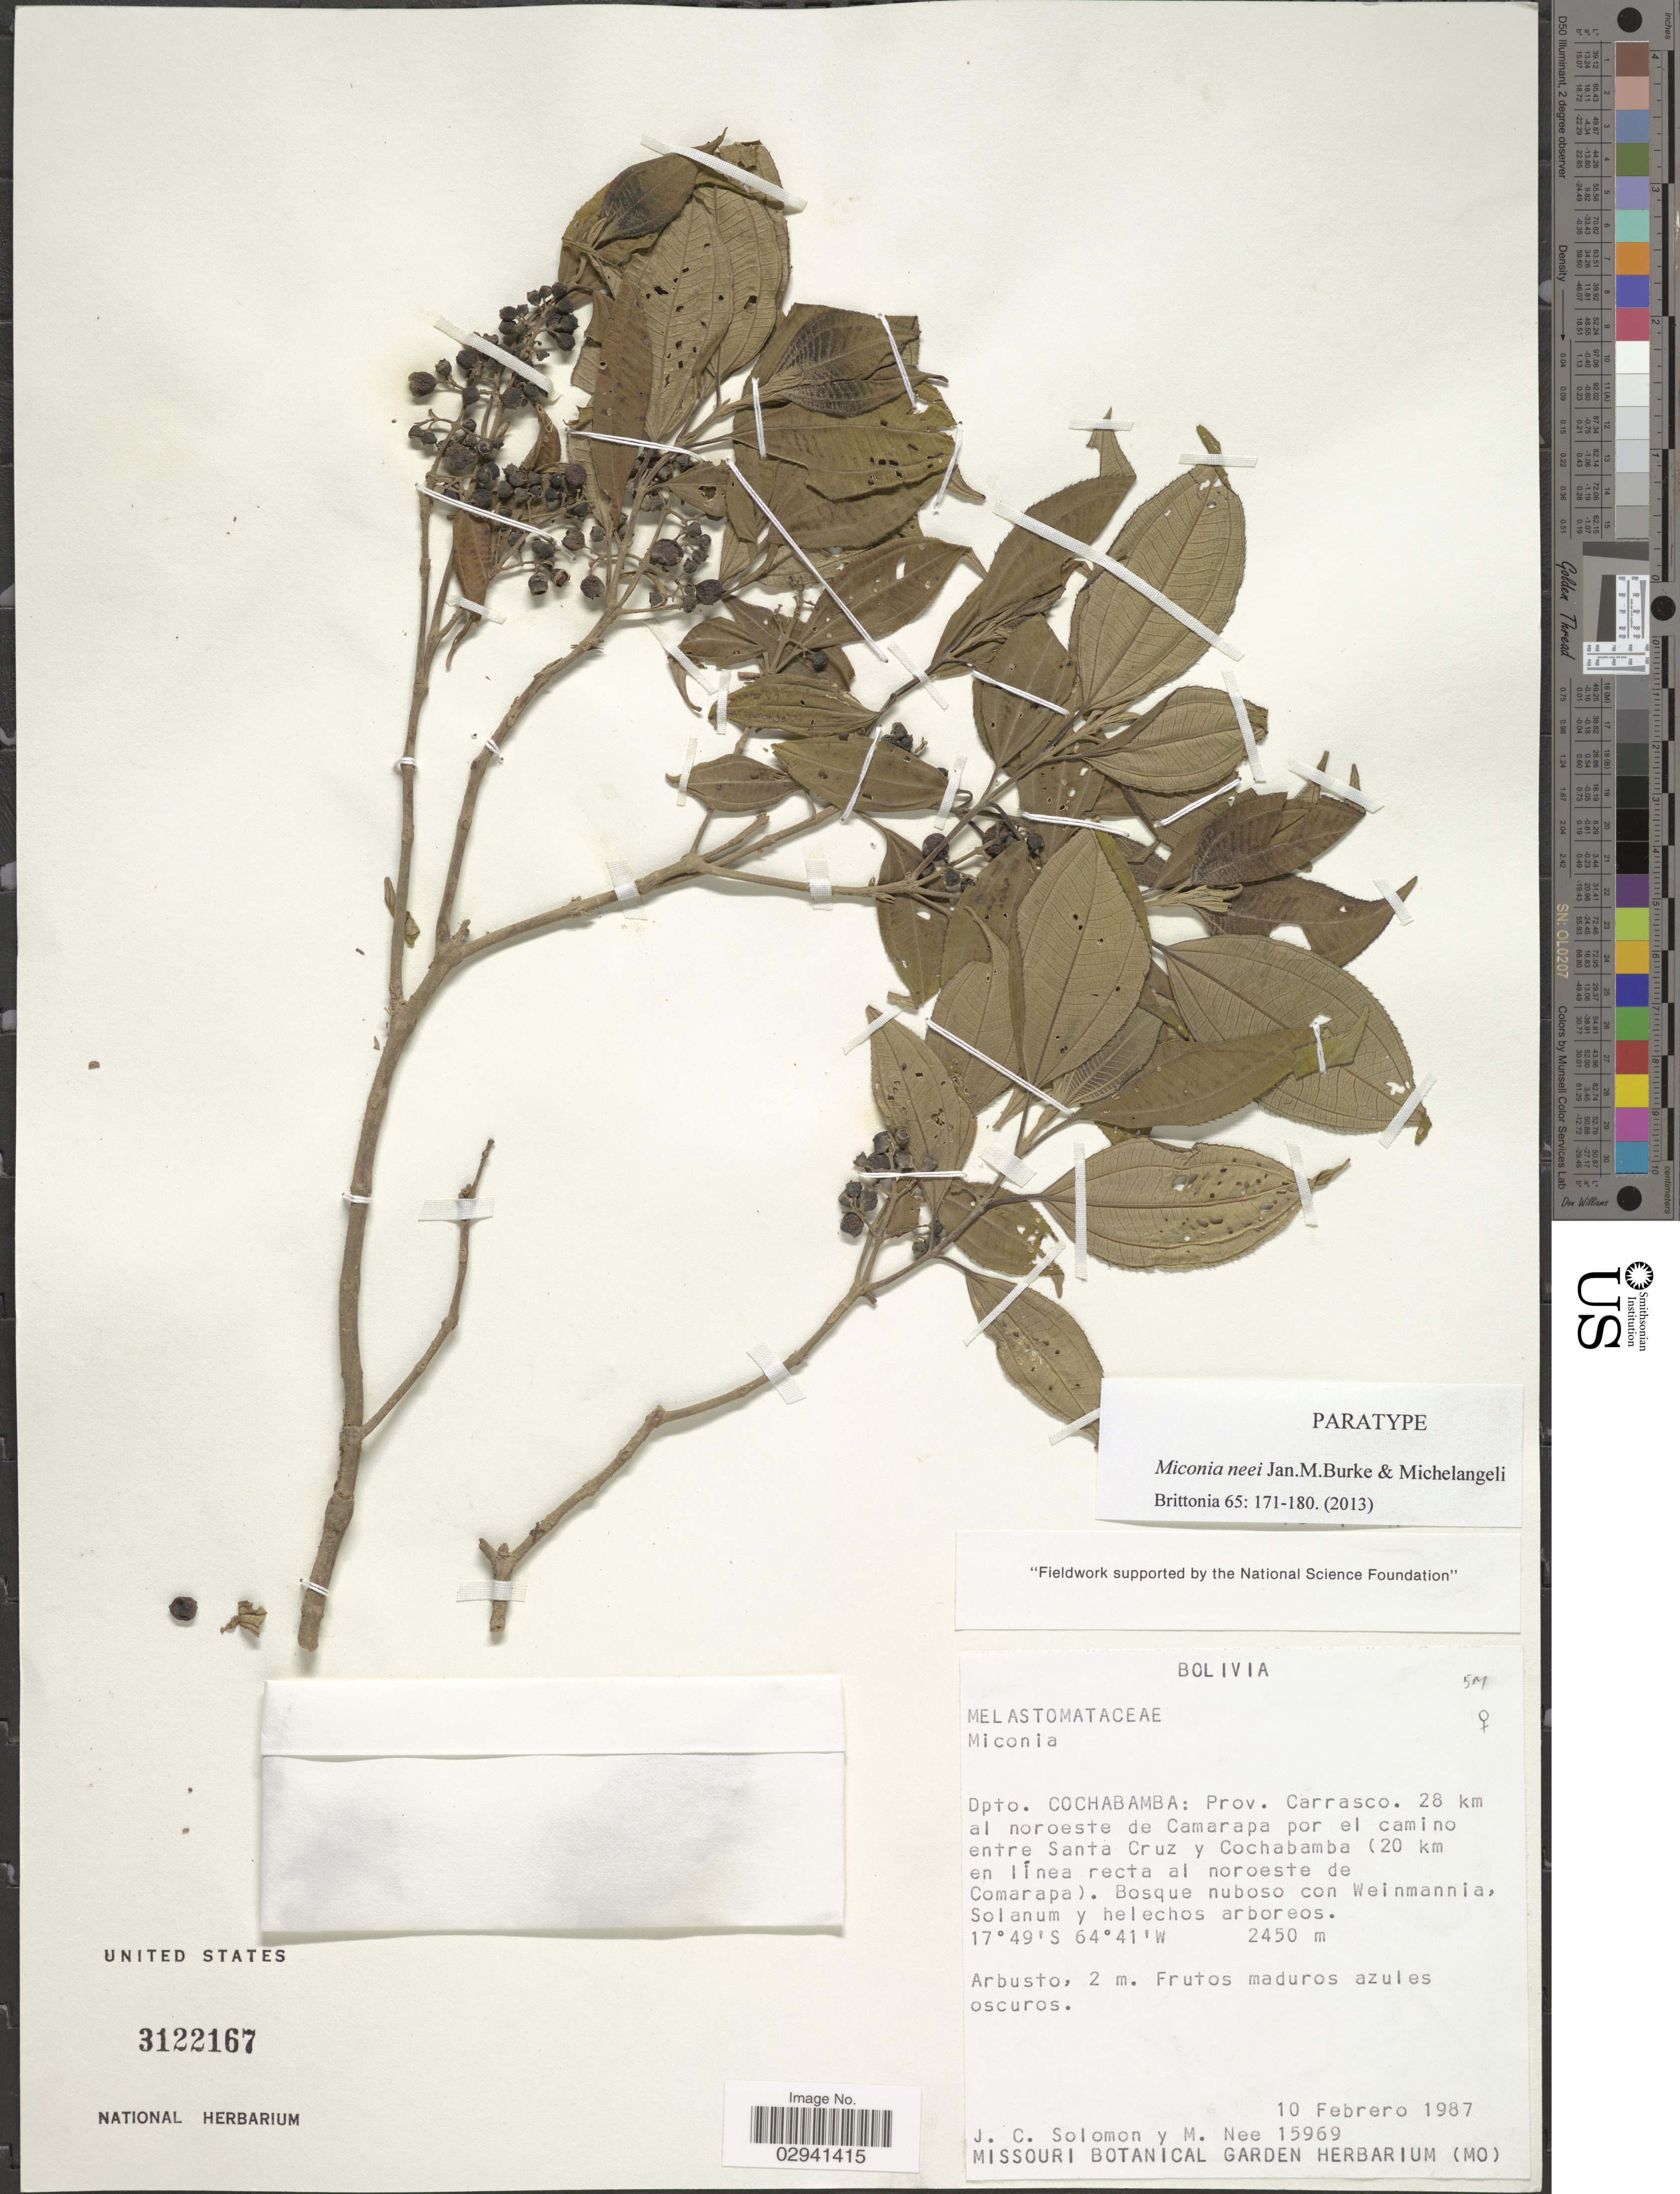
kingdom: Plantae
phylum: Tracheophyta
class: Magnoliopsida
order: Myrtales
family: Melastomataceae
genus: Miconia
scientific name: Miconia neei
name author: Jan.M. Burke & Michelang.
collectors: J. C. Solomon & M. Nee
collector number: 15969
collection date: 1987-02-10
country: Bolivia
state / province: Cochabamba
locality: Dpto. Cochabamba, Prov. Carrasco, 28 km al noroeste de Camarapa por el camino entre Santa Cruz y Cochabamba (20 km en línea recta al noroeste de Comarapa).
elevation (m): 2450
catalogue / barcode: US 3122167